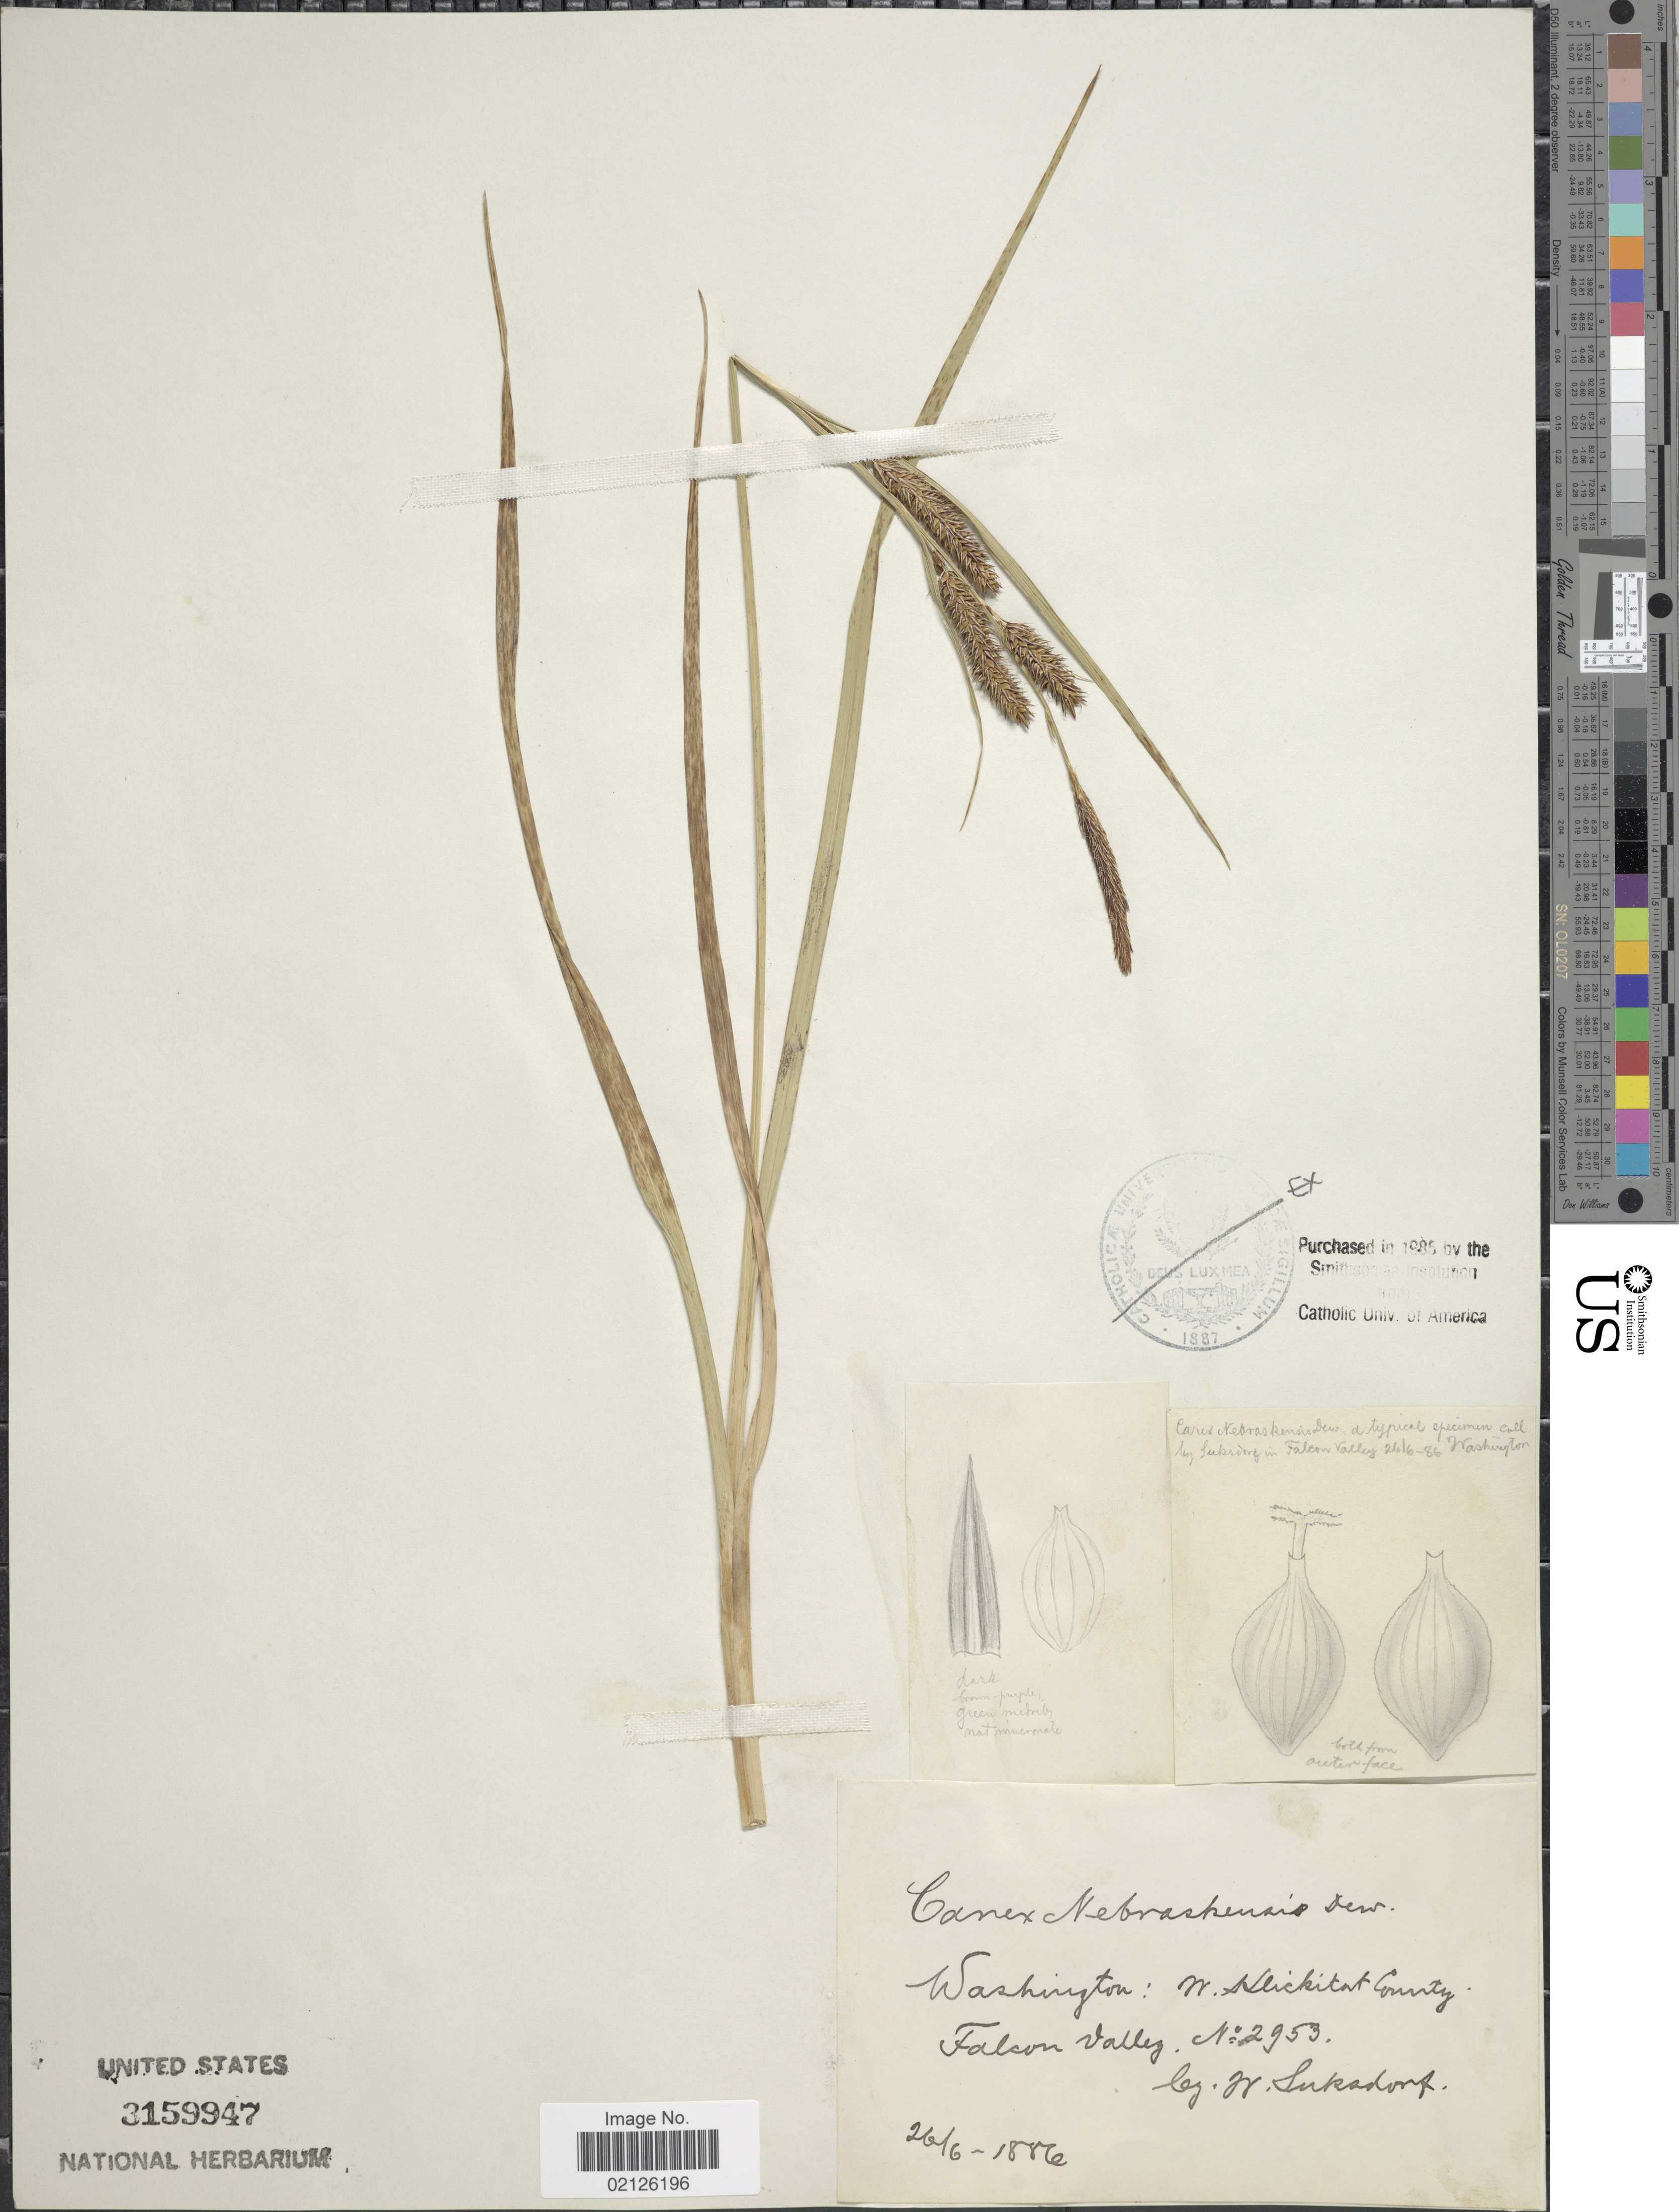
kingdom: Plantae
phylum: Tracheophyta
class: Liliopsida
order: Poales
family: Cyperaceae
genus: Carex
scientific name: Carex nebrascensis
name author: Dewey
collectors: W. N. Suksdorf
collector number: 2953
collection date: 1886-06-26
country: United States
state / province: Washington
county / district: Klickitat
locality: W. Klickitat County, Falcon Valley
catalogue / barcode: US 3159947